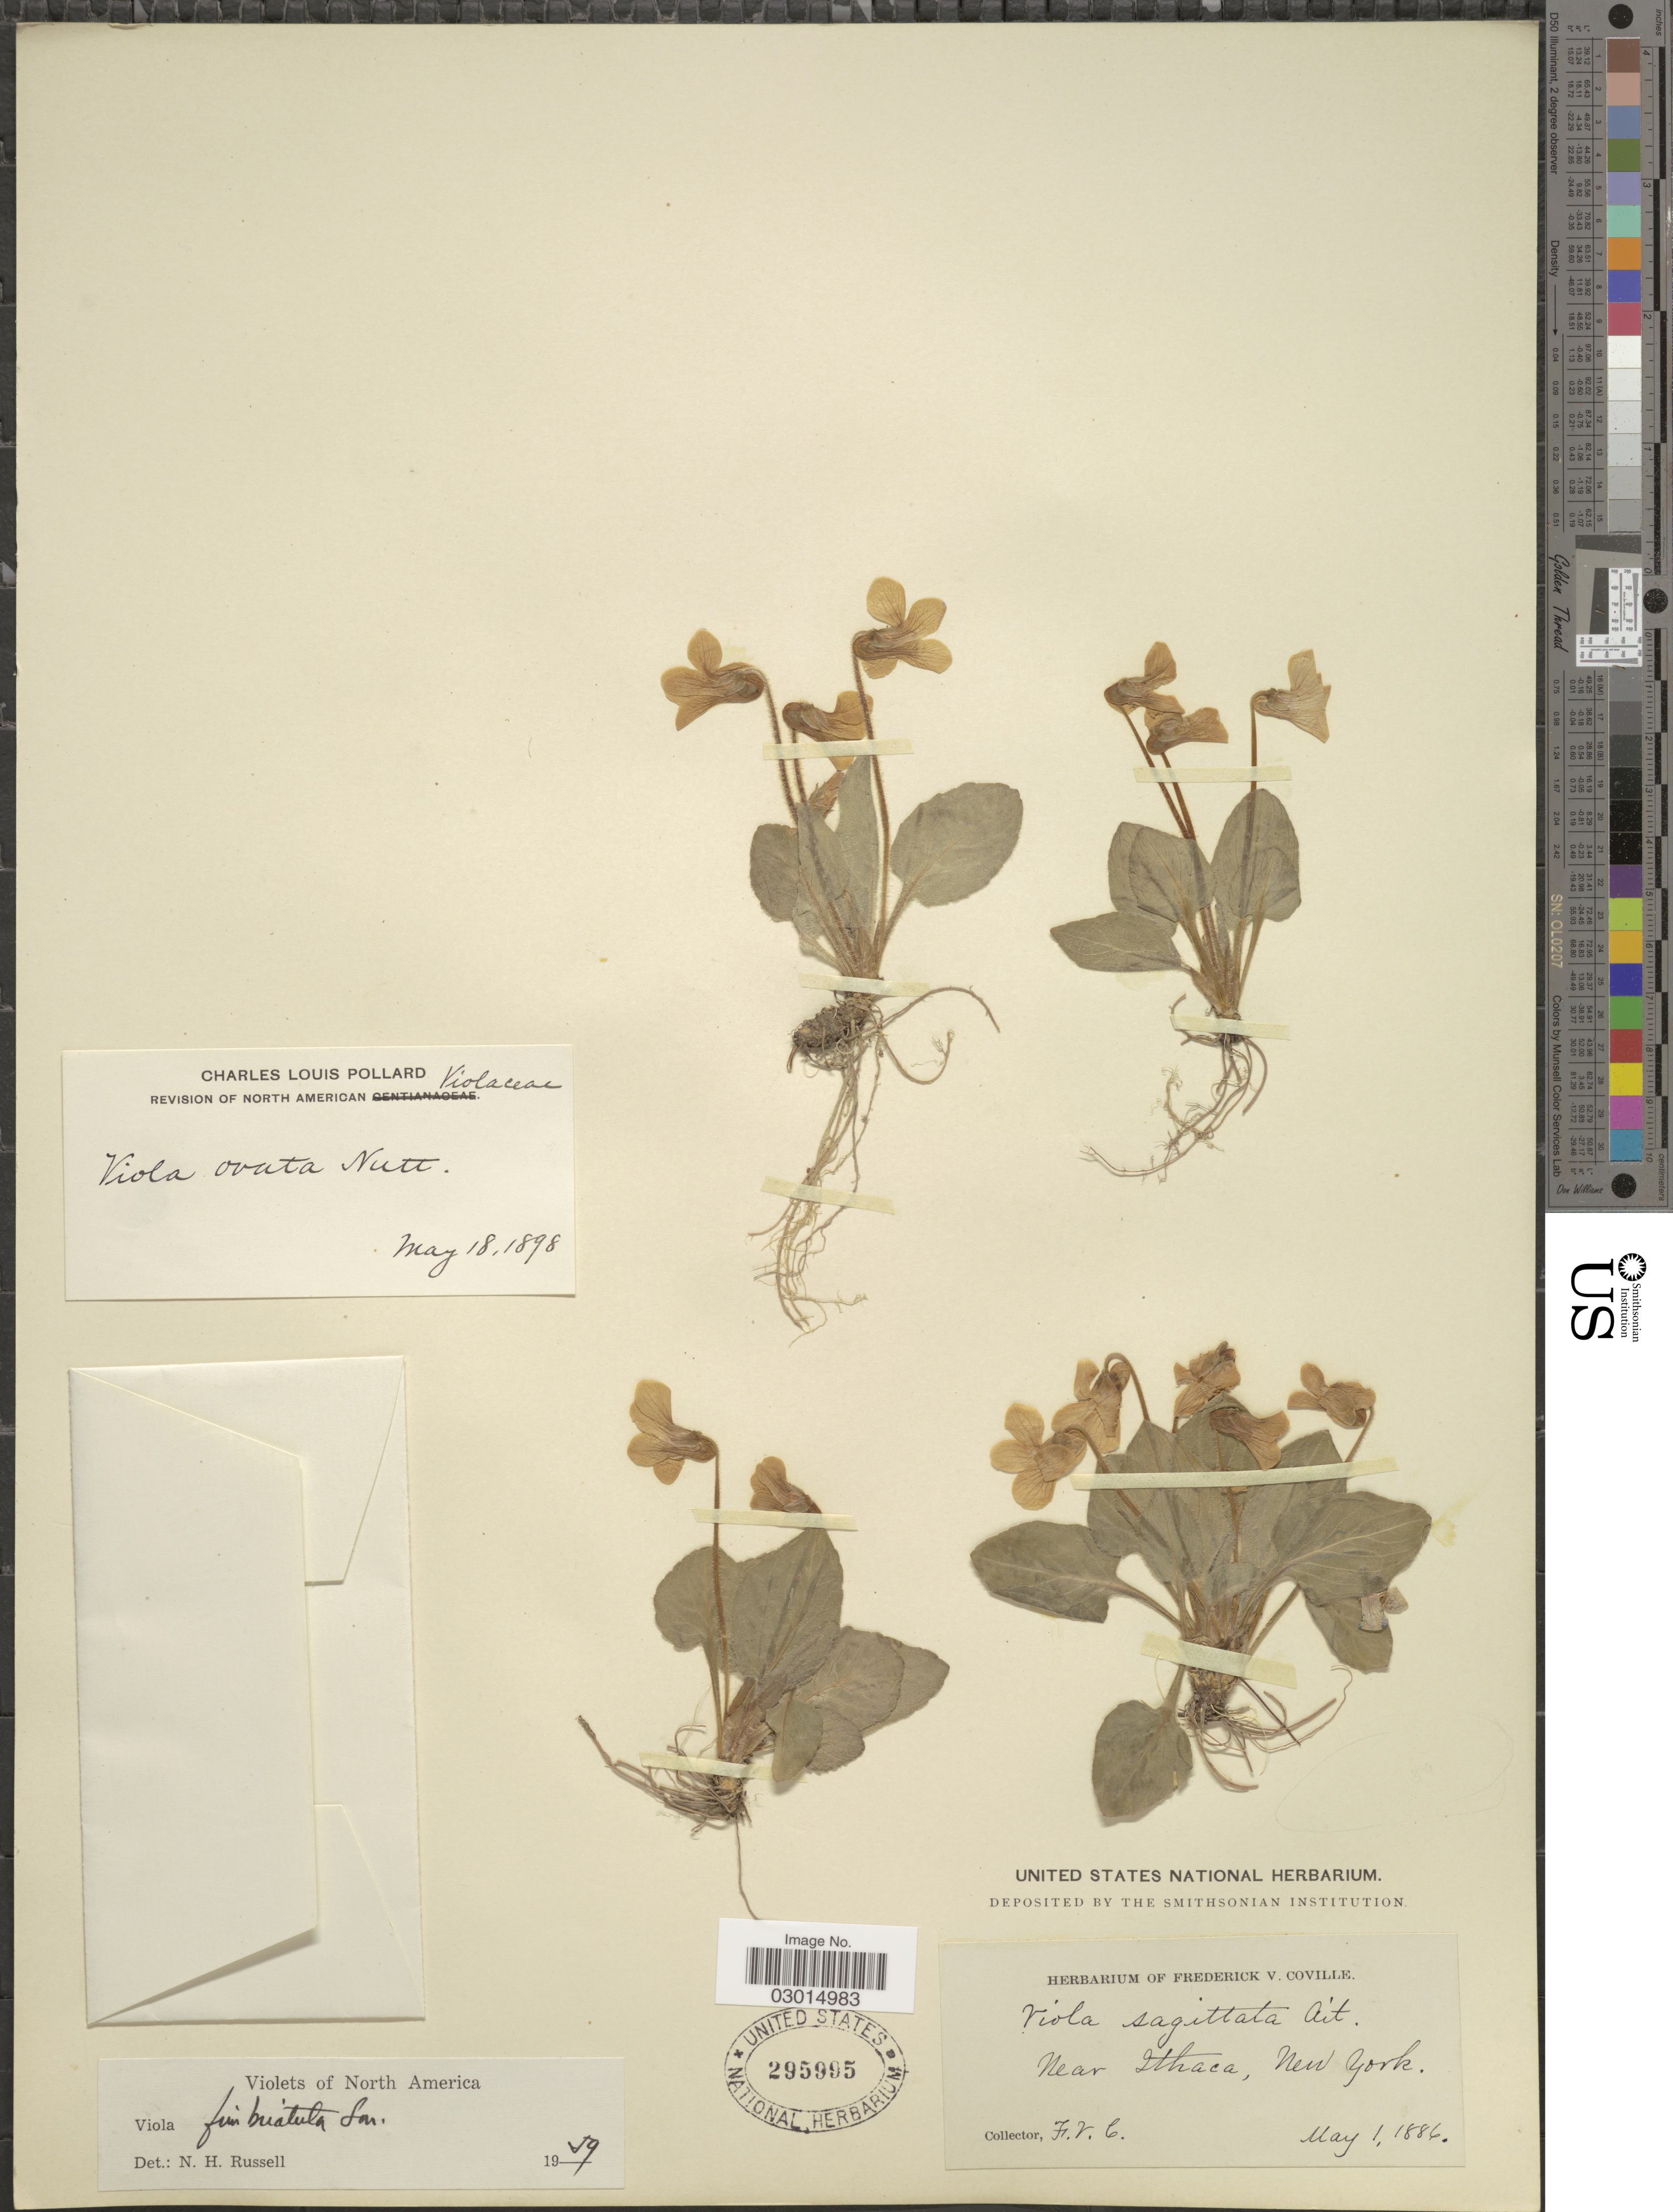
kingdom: Plantae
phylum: Tracheophyta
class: Magnoliopsida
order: Malpighiales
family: Violaceae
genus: Viola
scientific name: Viola fimbriatula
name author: Small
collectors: F. V. Coville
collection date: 1886-05-01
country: United States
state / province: New York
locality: Near Ithaca, New York.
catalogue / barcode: US 295995